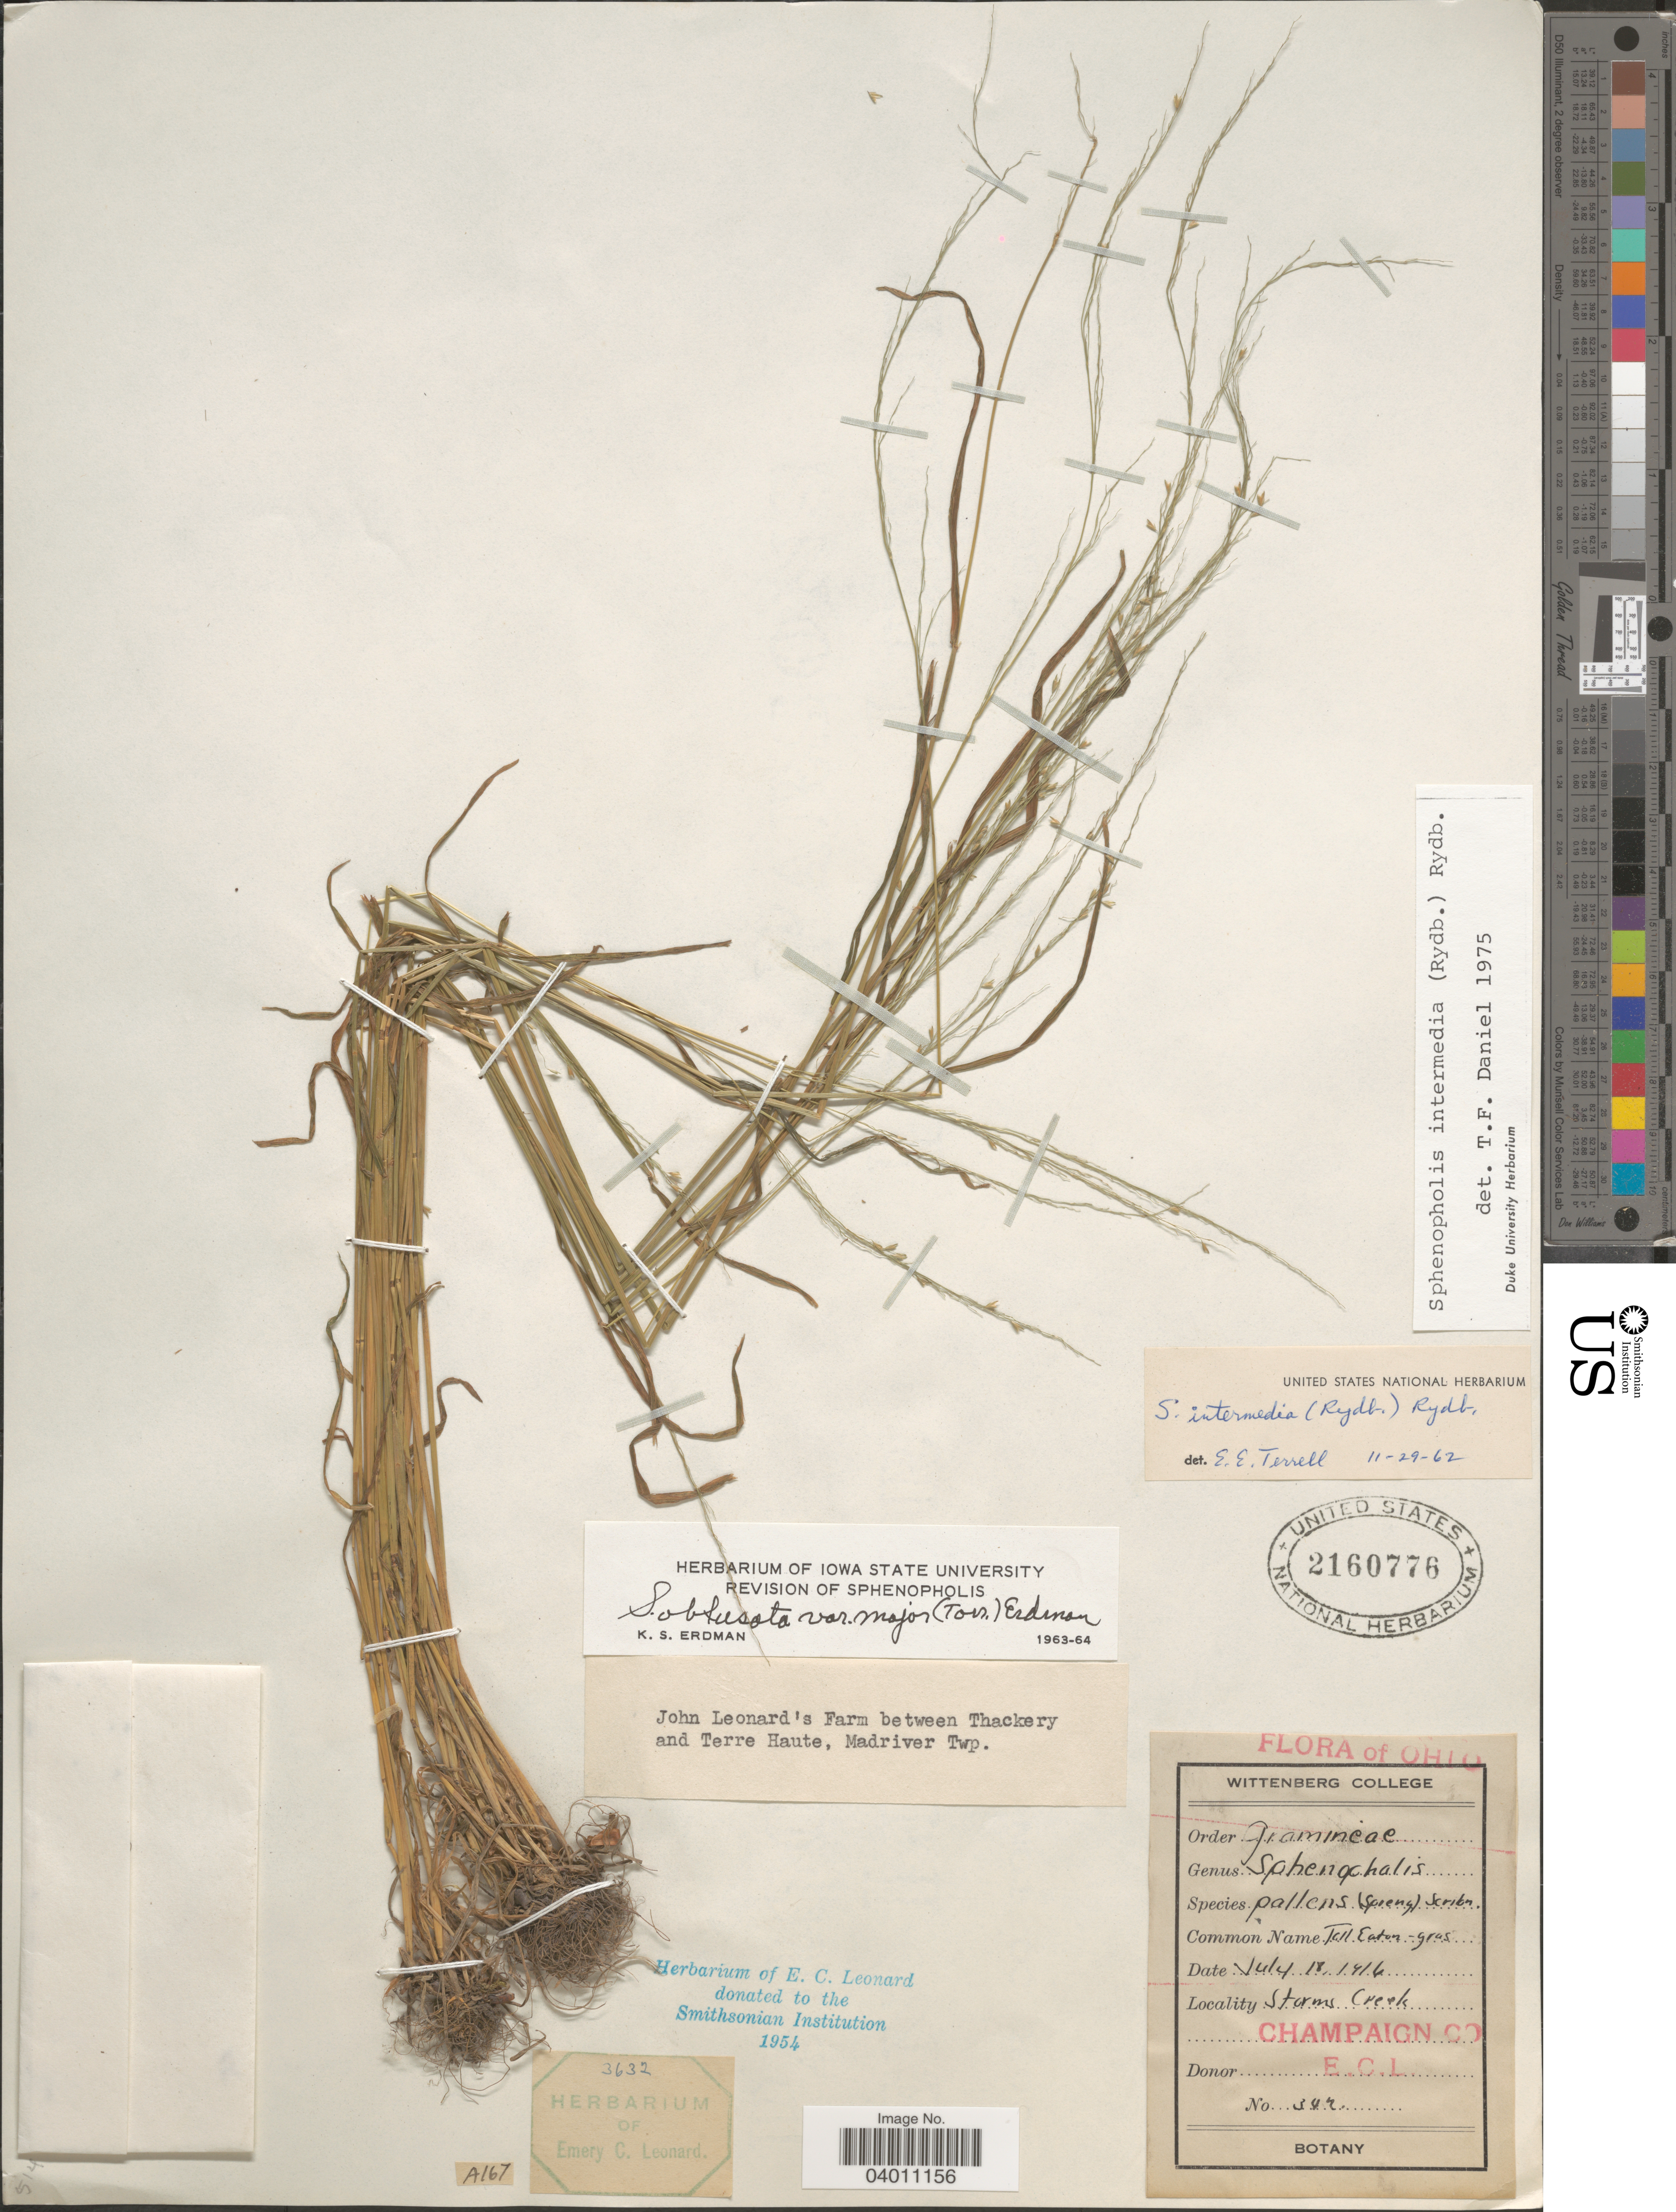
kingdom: Plantae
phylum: Tracheophyta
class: Liliopsida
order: Poales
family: Poaceae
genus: Sphenopholis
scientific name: Sphenopholis intermedia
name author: (Rydb.) Rydb.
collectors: E. C. Leonard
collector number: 342*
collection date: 1916-07-18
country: United States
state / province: Ohio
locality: Storms Creek. Champaign Co.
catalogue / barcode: US 2160776